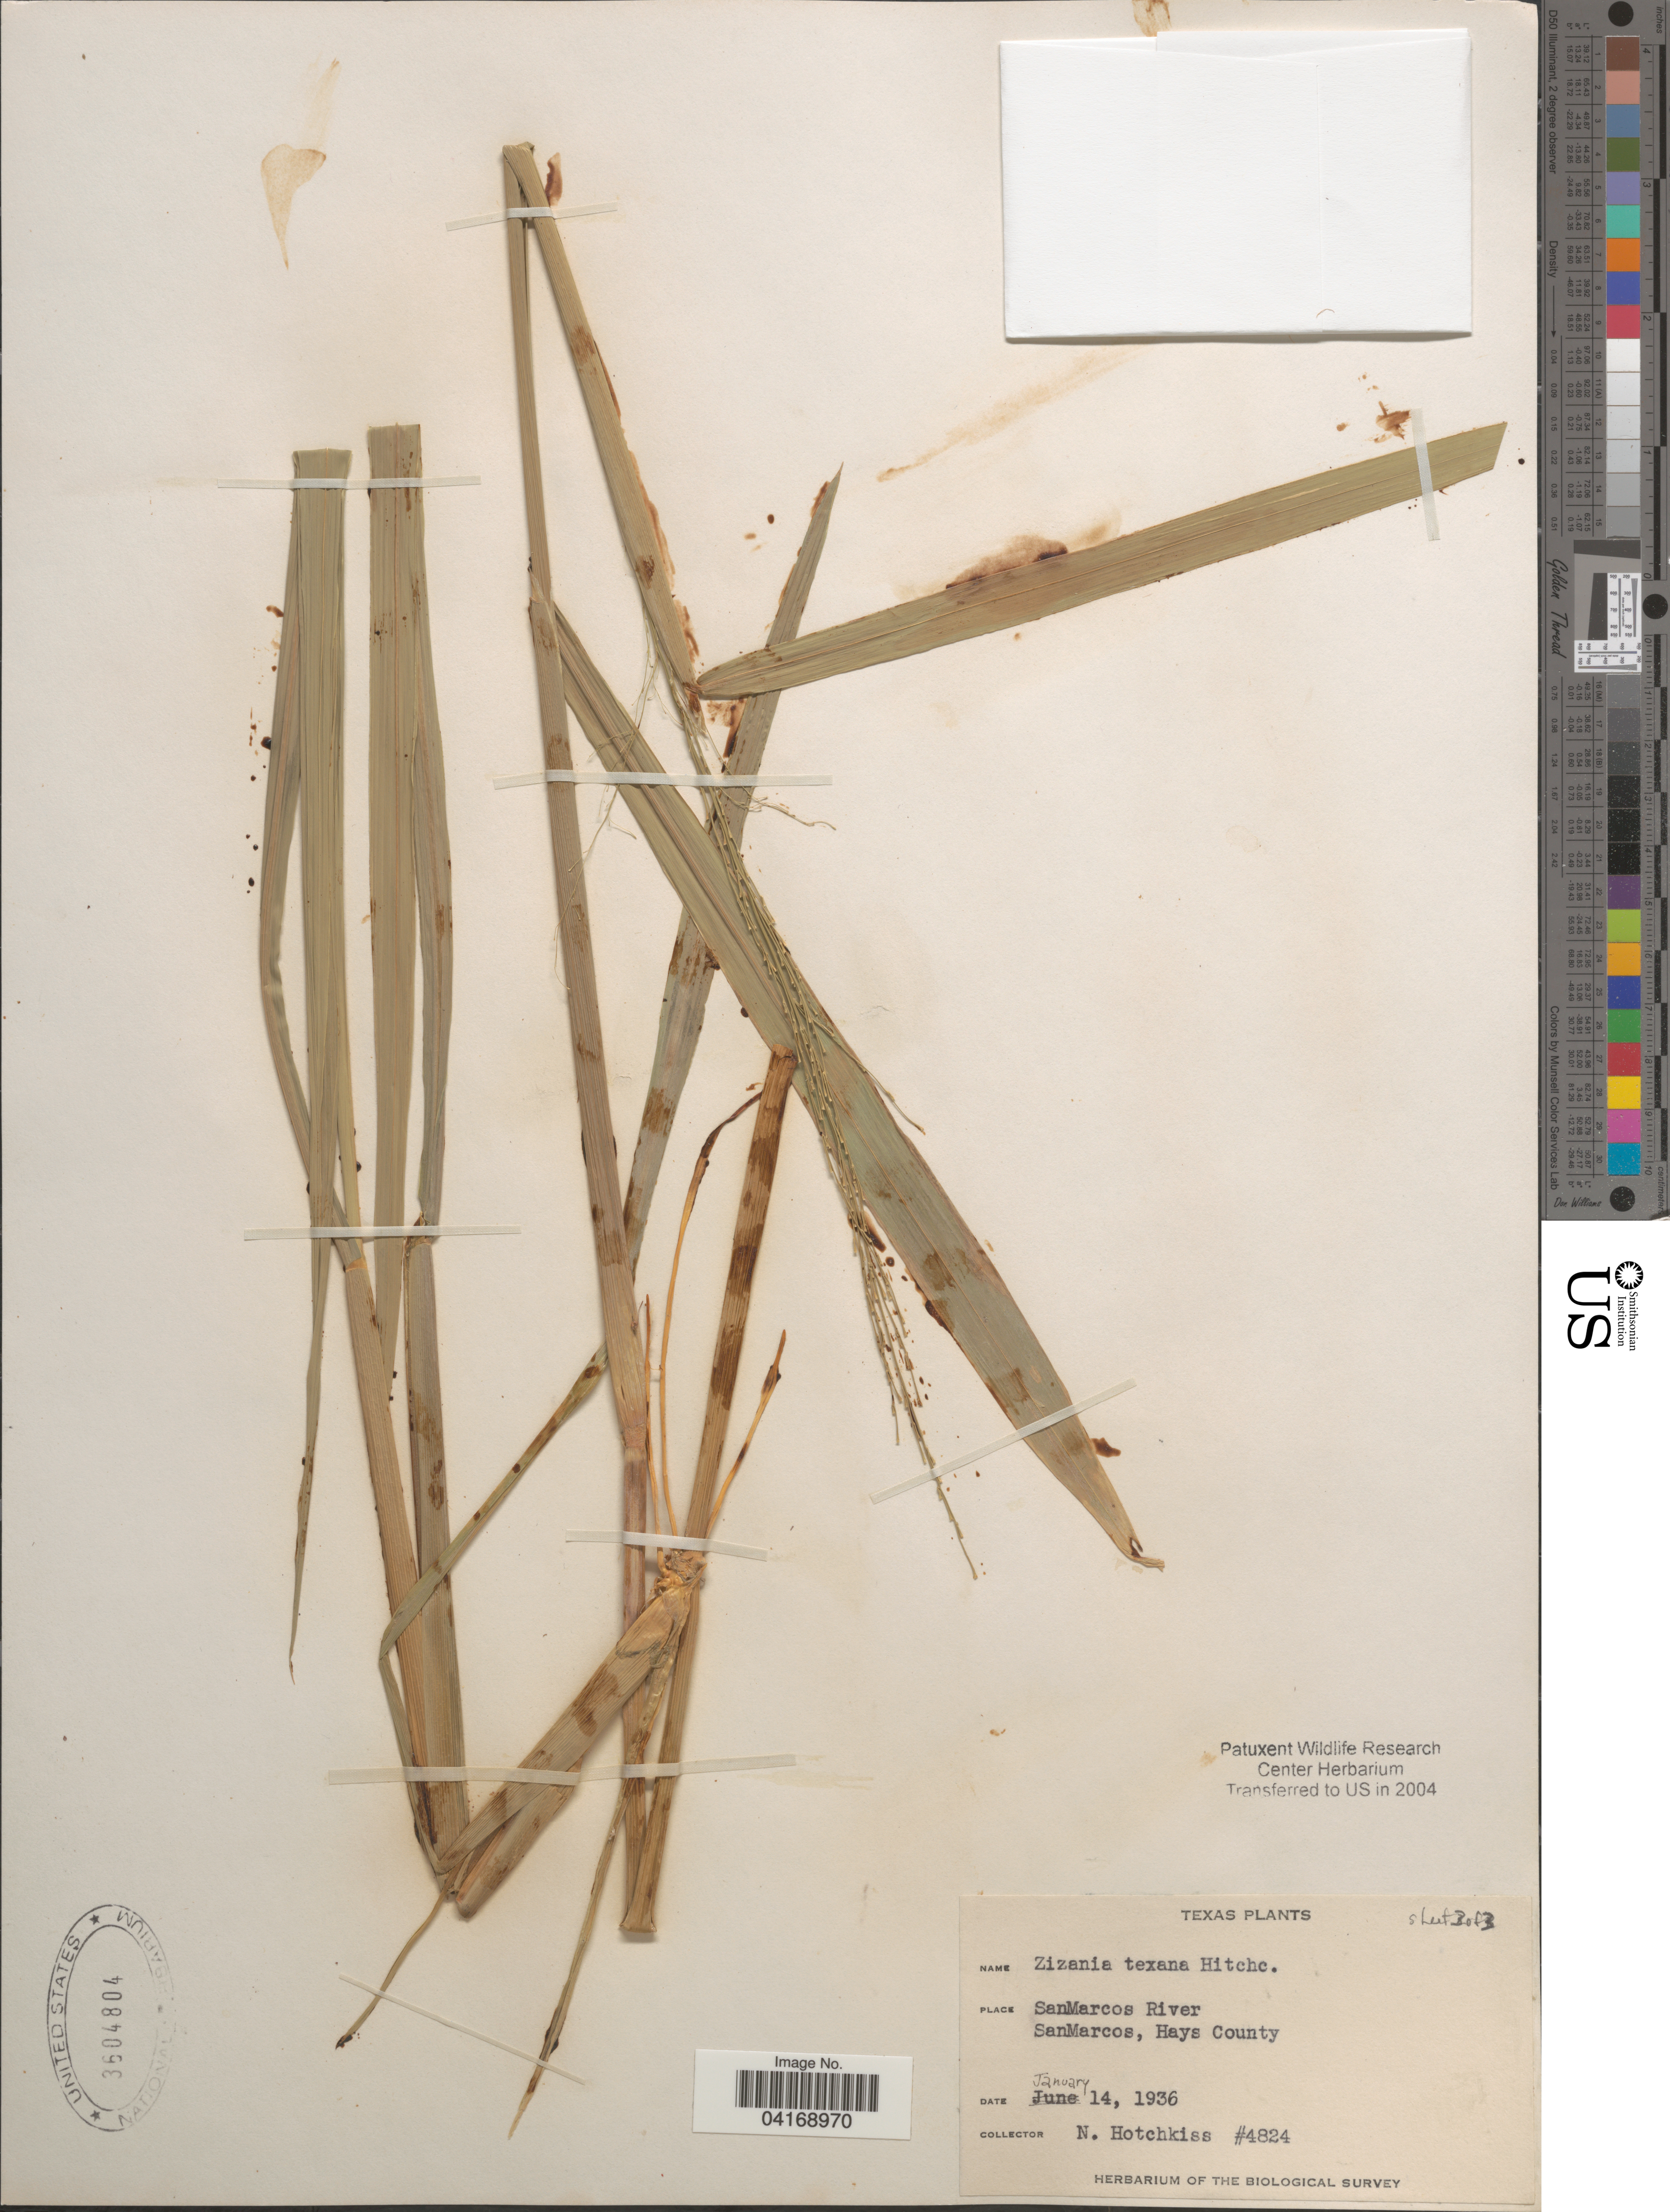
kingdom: Plantae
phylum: Tracheophyta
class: Liliopsida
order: Poales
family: Poaceae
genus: Zizania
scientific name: Zizania texana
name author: Hitchc.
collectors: N. Hotchkiss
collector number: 4824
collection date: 1936-01-14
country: United States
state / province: Texas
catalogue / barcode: US 3604804